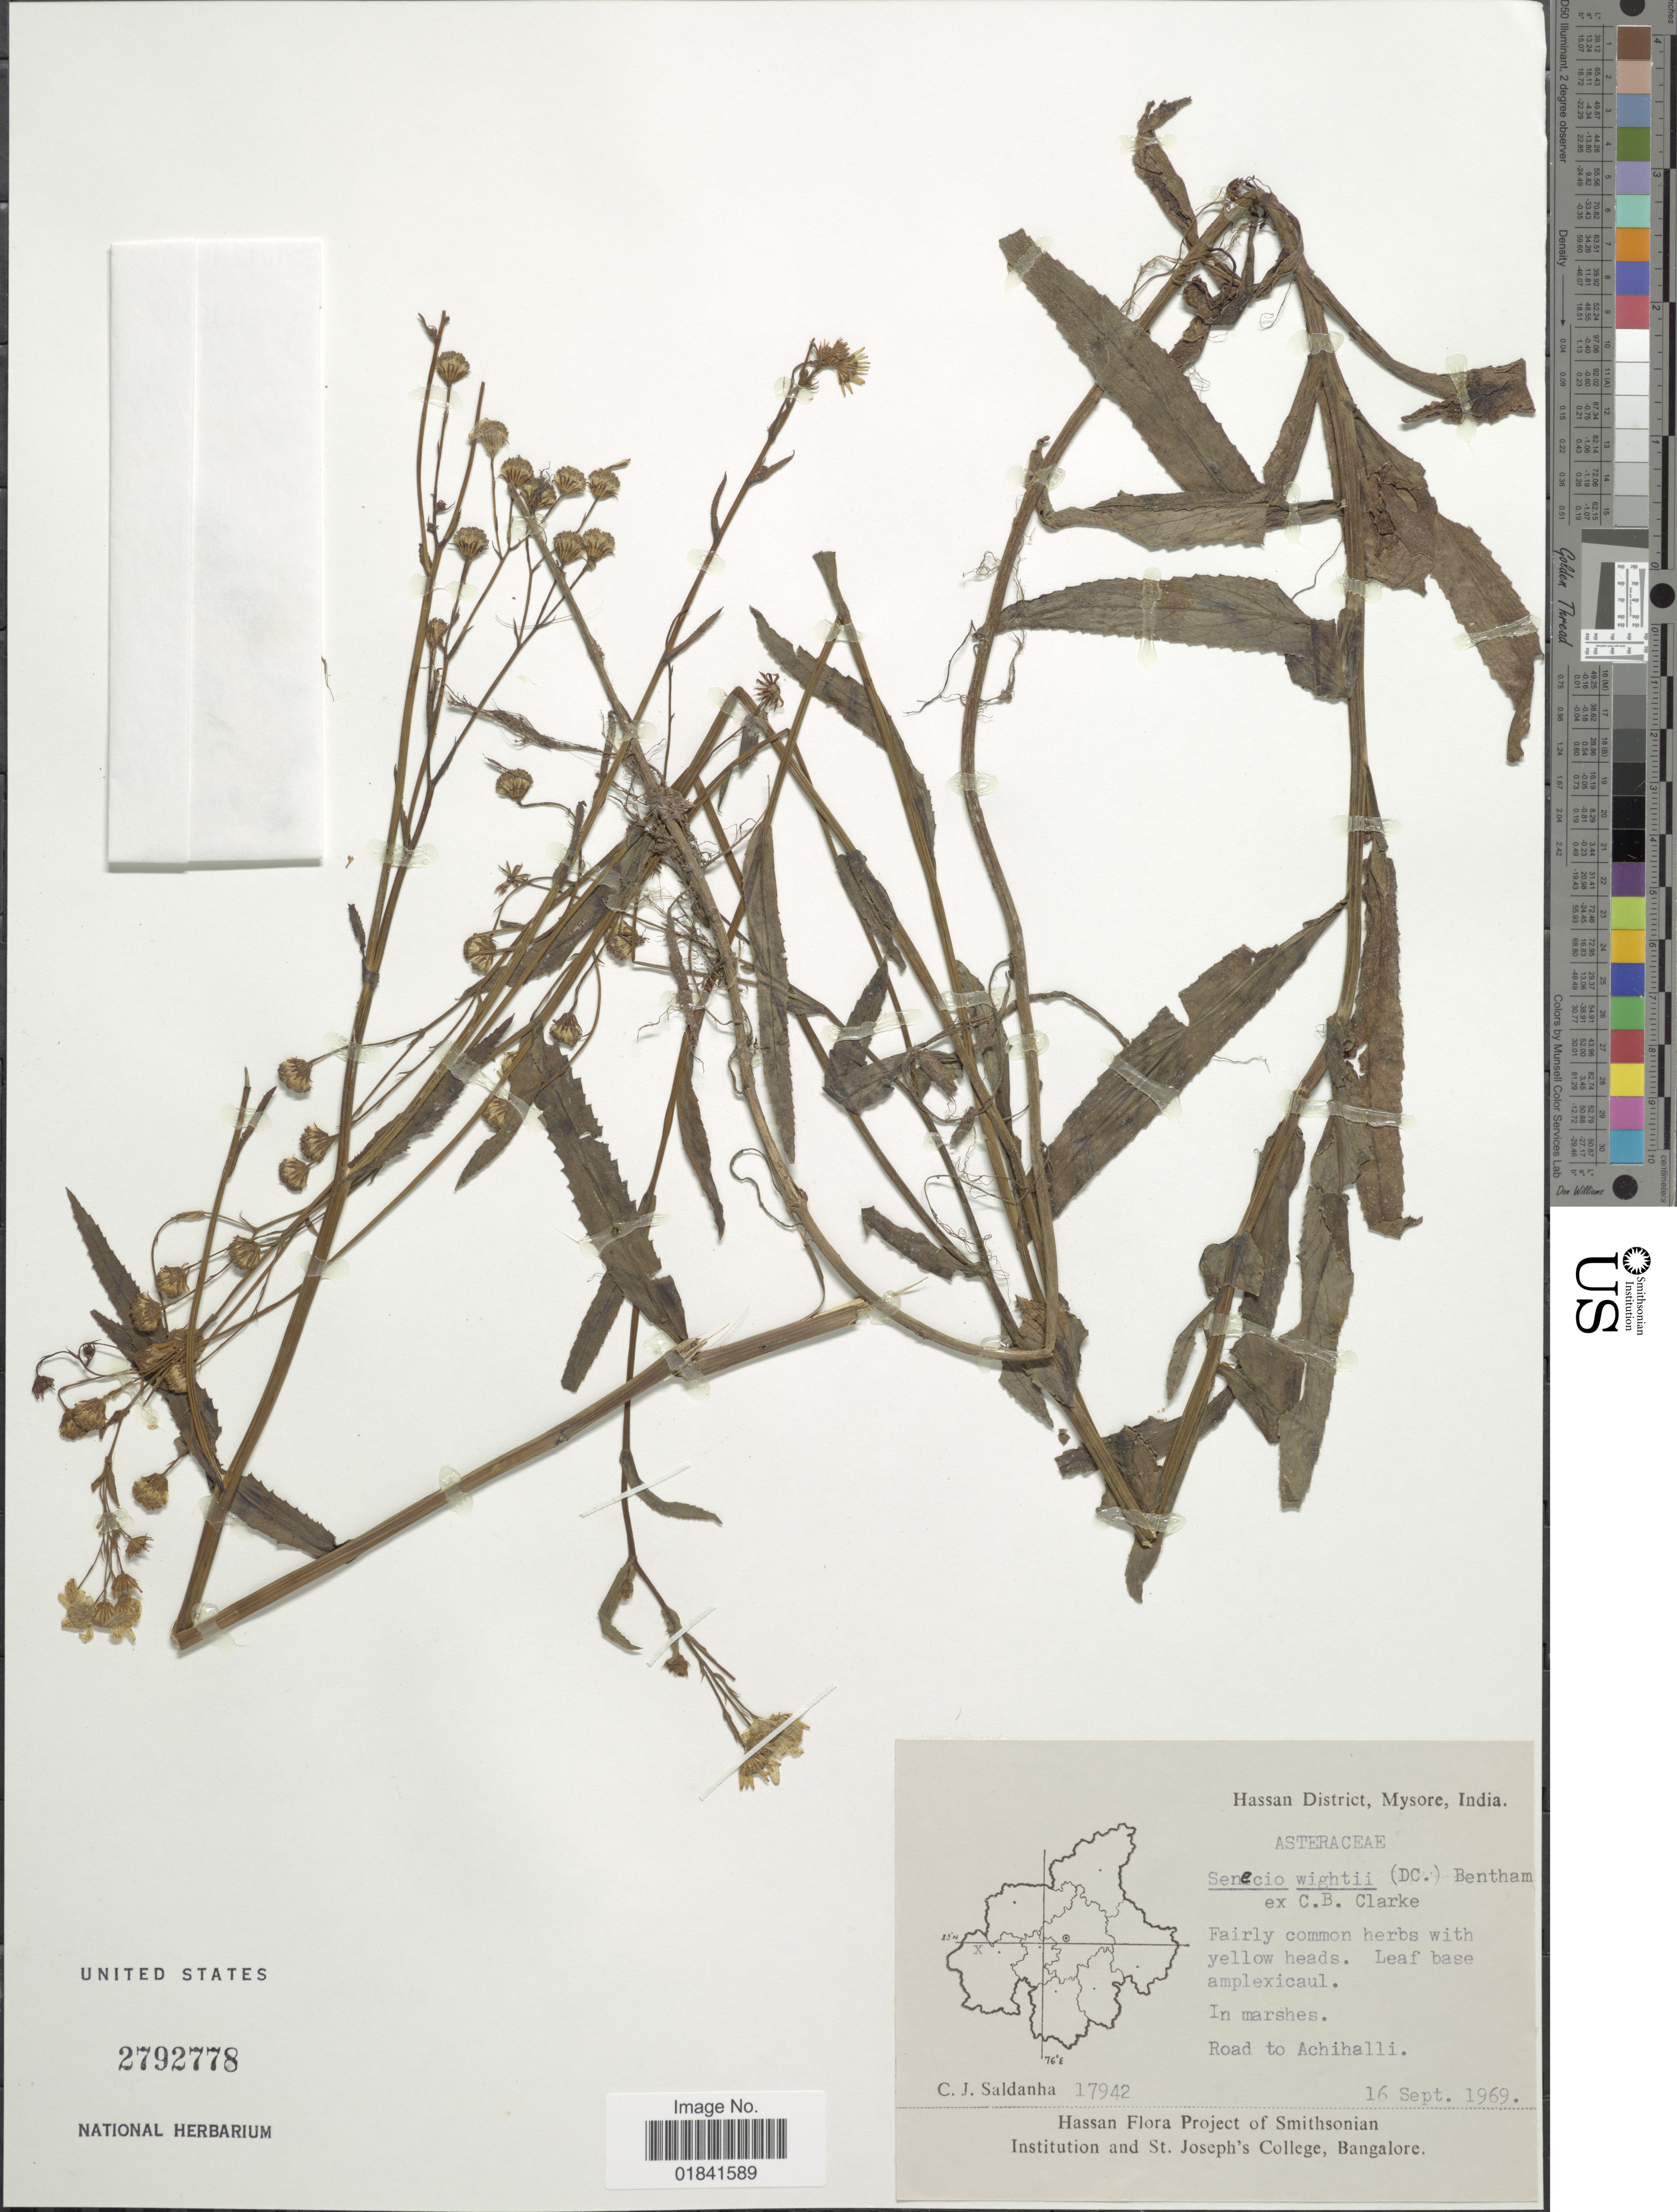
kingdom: Plantae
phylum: Tracheophyta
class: Magnoliopsida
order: Asterales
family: Asteraceae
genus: Senecio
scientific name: Senecio wightii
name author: (DC.) Benth. ex C.B. Clarke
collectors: C. J. Saldanha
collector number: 17942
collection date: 1969-09-16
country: India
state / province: Karnataka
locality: Hassan District, Mysore, road to Achihalli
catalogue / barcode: US 2792778